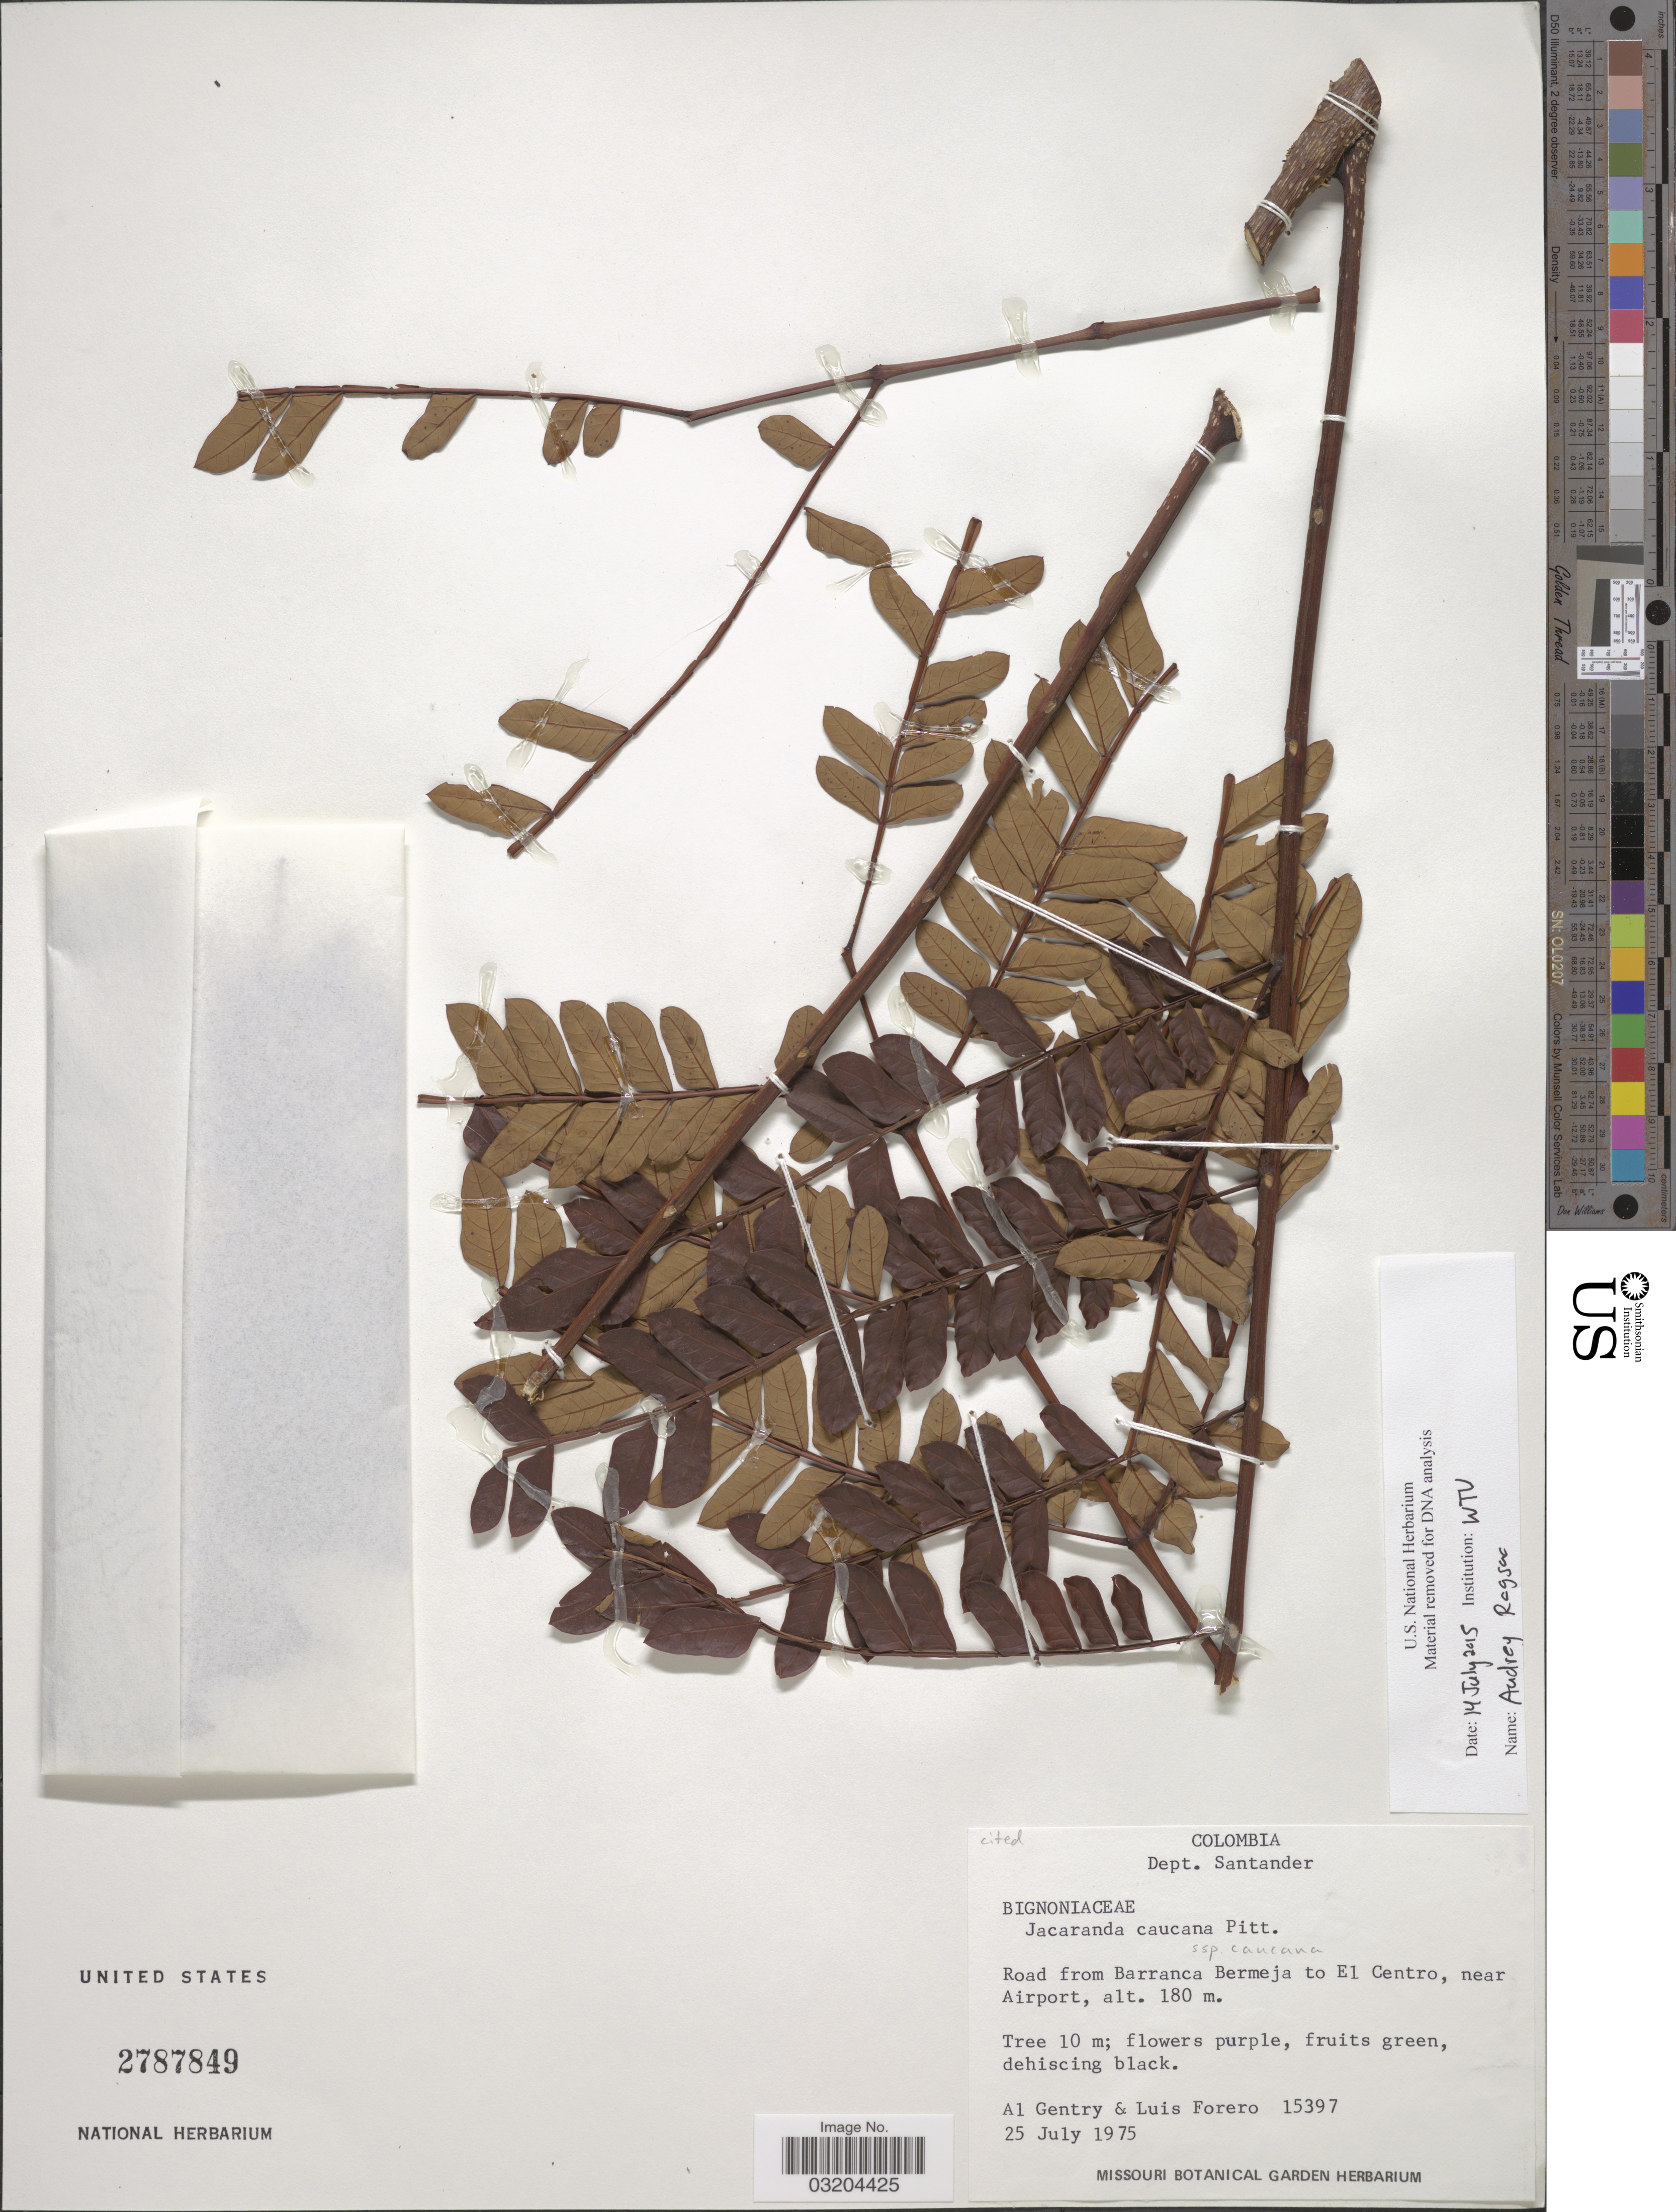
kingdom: Plantae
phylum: Tracheophyta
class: Magnoliopsida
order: Lamiales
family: Bignoniaceae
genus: Jacaranda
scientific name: Jacaranda caucana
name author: Pittier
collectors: A. H. Gentry & L. Forero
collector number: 15397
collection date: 1975-07-25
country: Colombia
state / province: Santander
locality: Dept. Santander. Road from Barranca Bermeja to El Centro, near Airport.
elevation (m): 180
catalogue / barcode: US 2787849